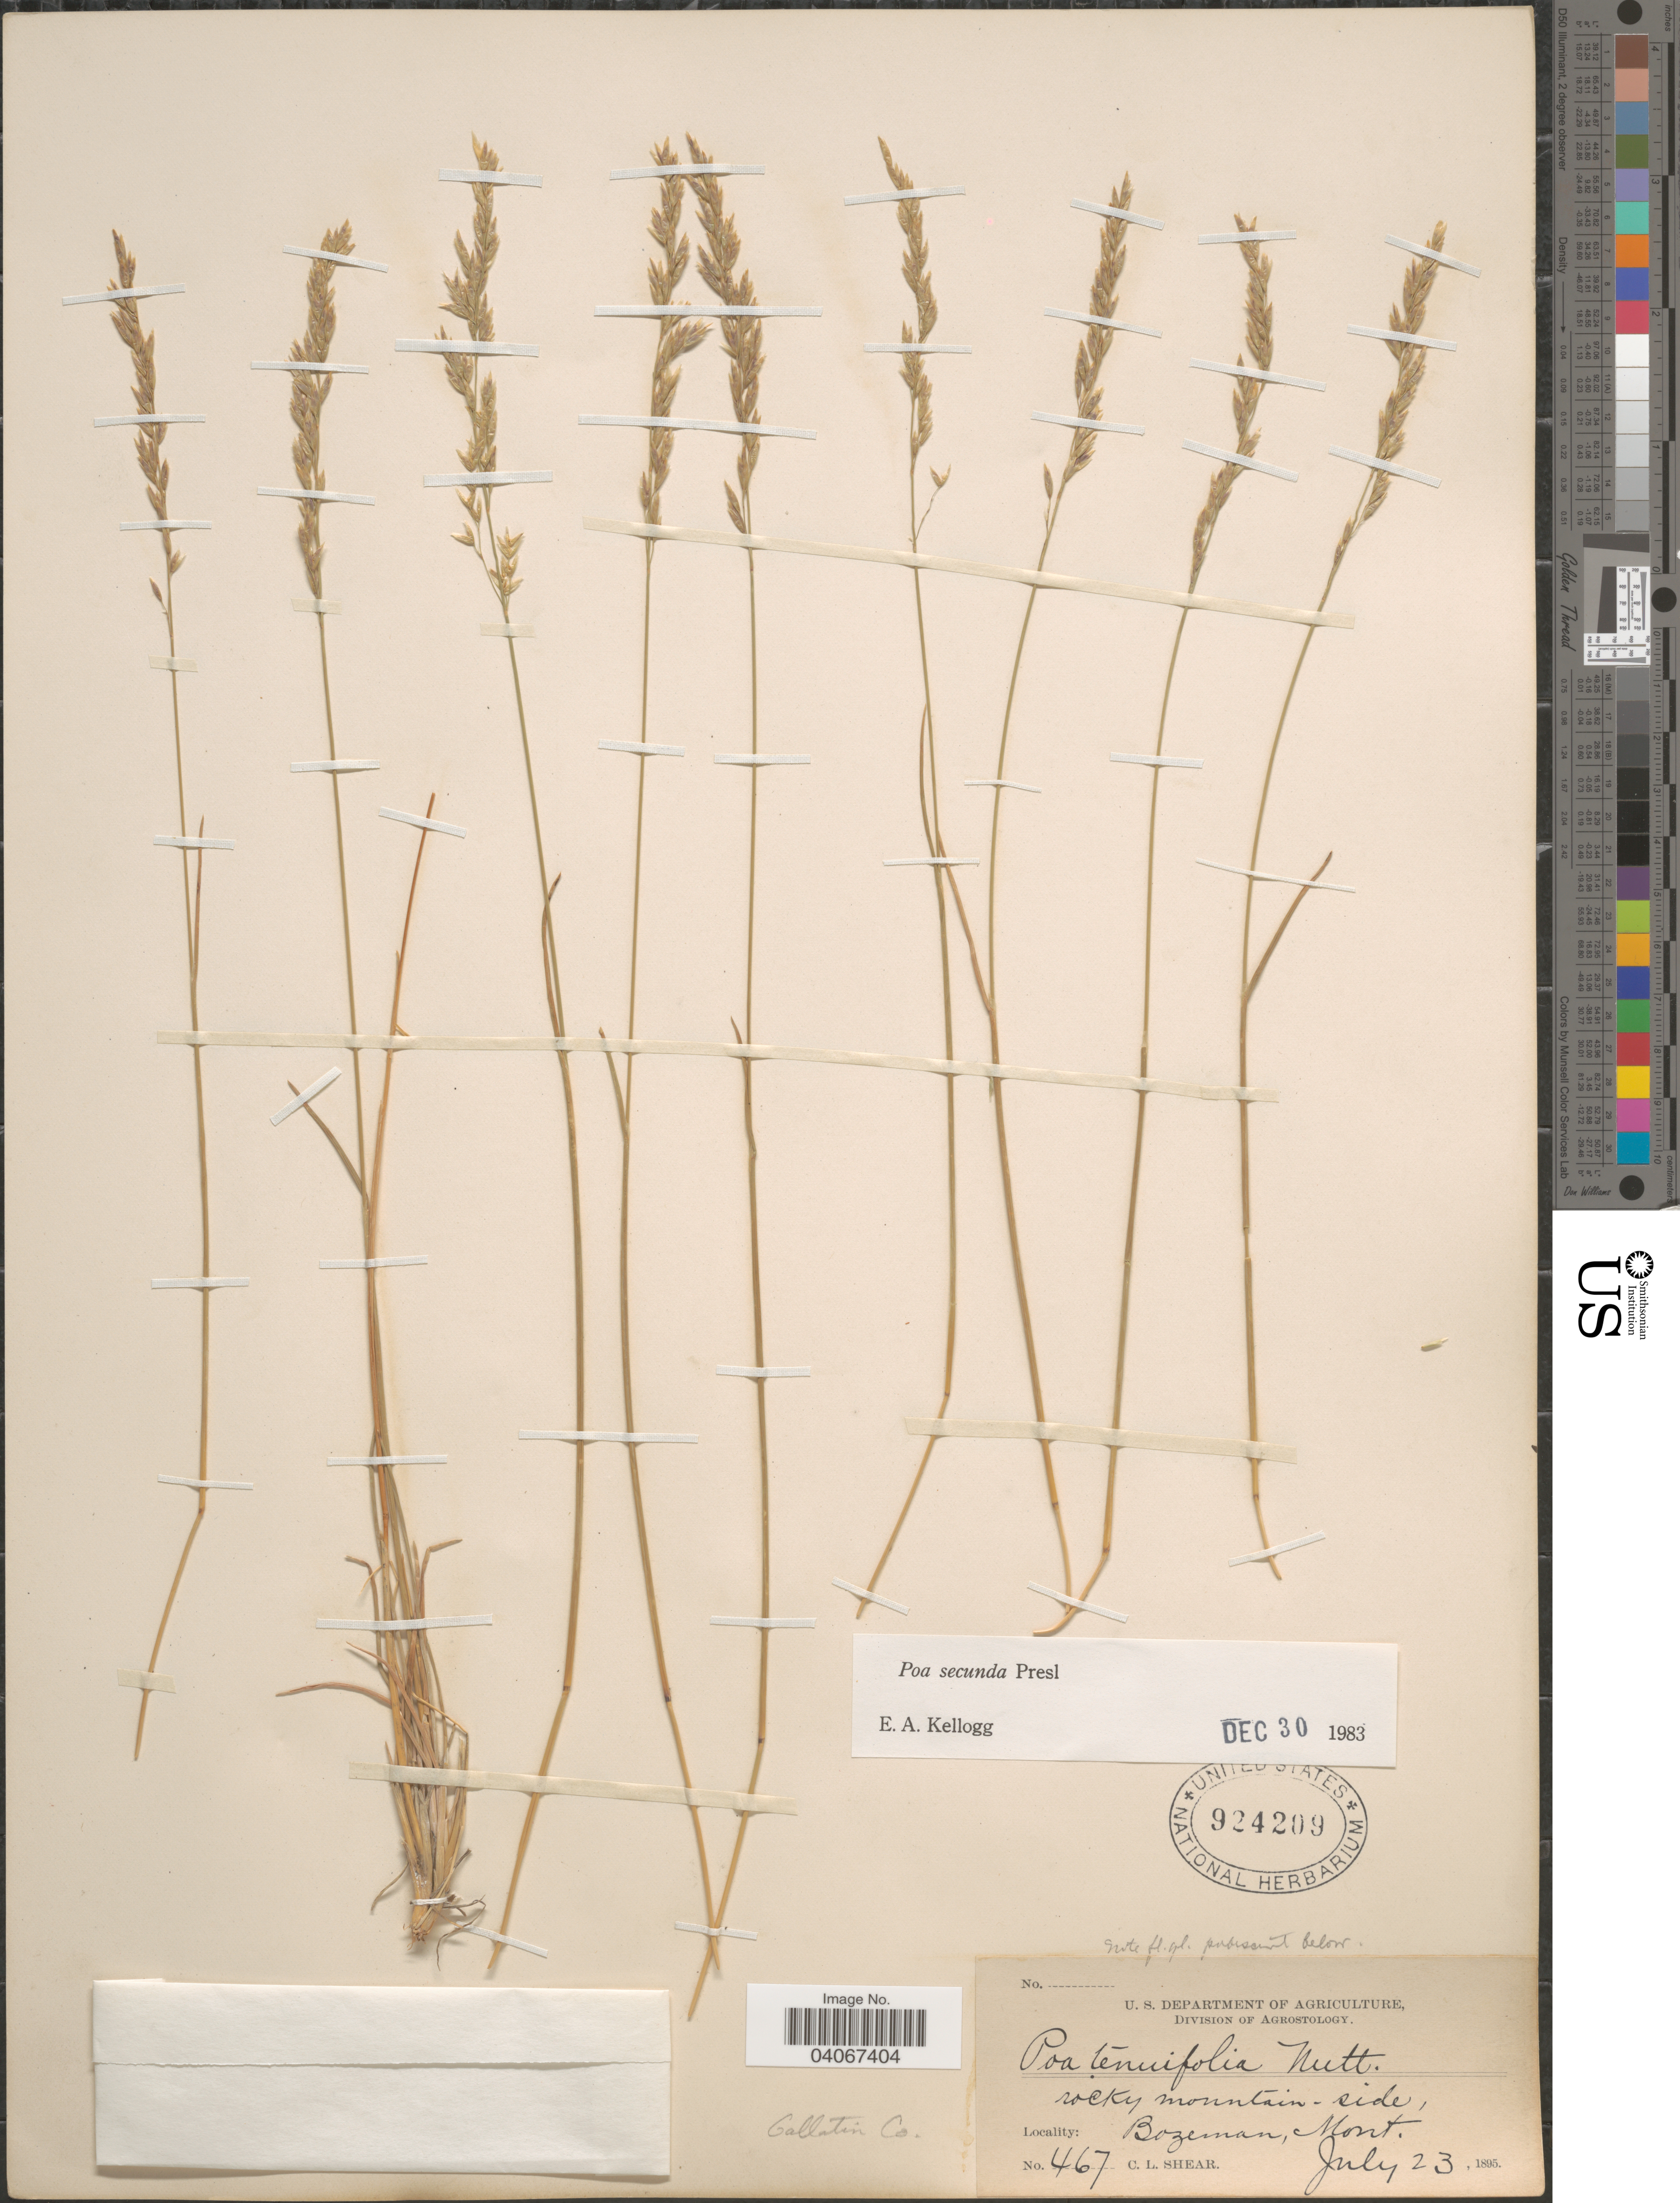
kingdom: Plantae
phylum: Tracheophyta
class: Liliopsida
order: Poales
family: Poaceae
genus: Poa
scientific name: Poa secunda subsp. secunda var. secunda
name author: J. Presl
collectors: C. L. Shear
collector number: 467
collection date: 1895-07-23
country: United States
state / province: Montana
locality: Gallatin County. Rocky mountain side, Bozeman.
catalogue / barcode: US 924209